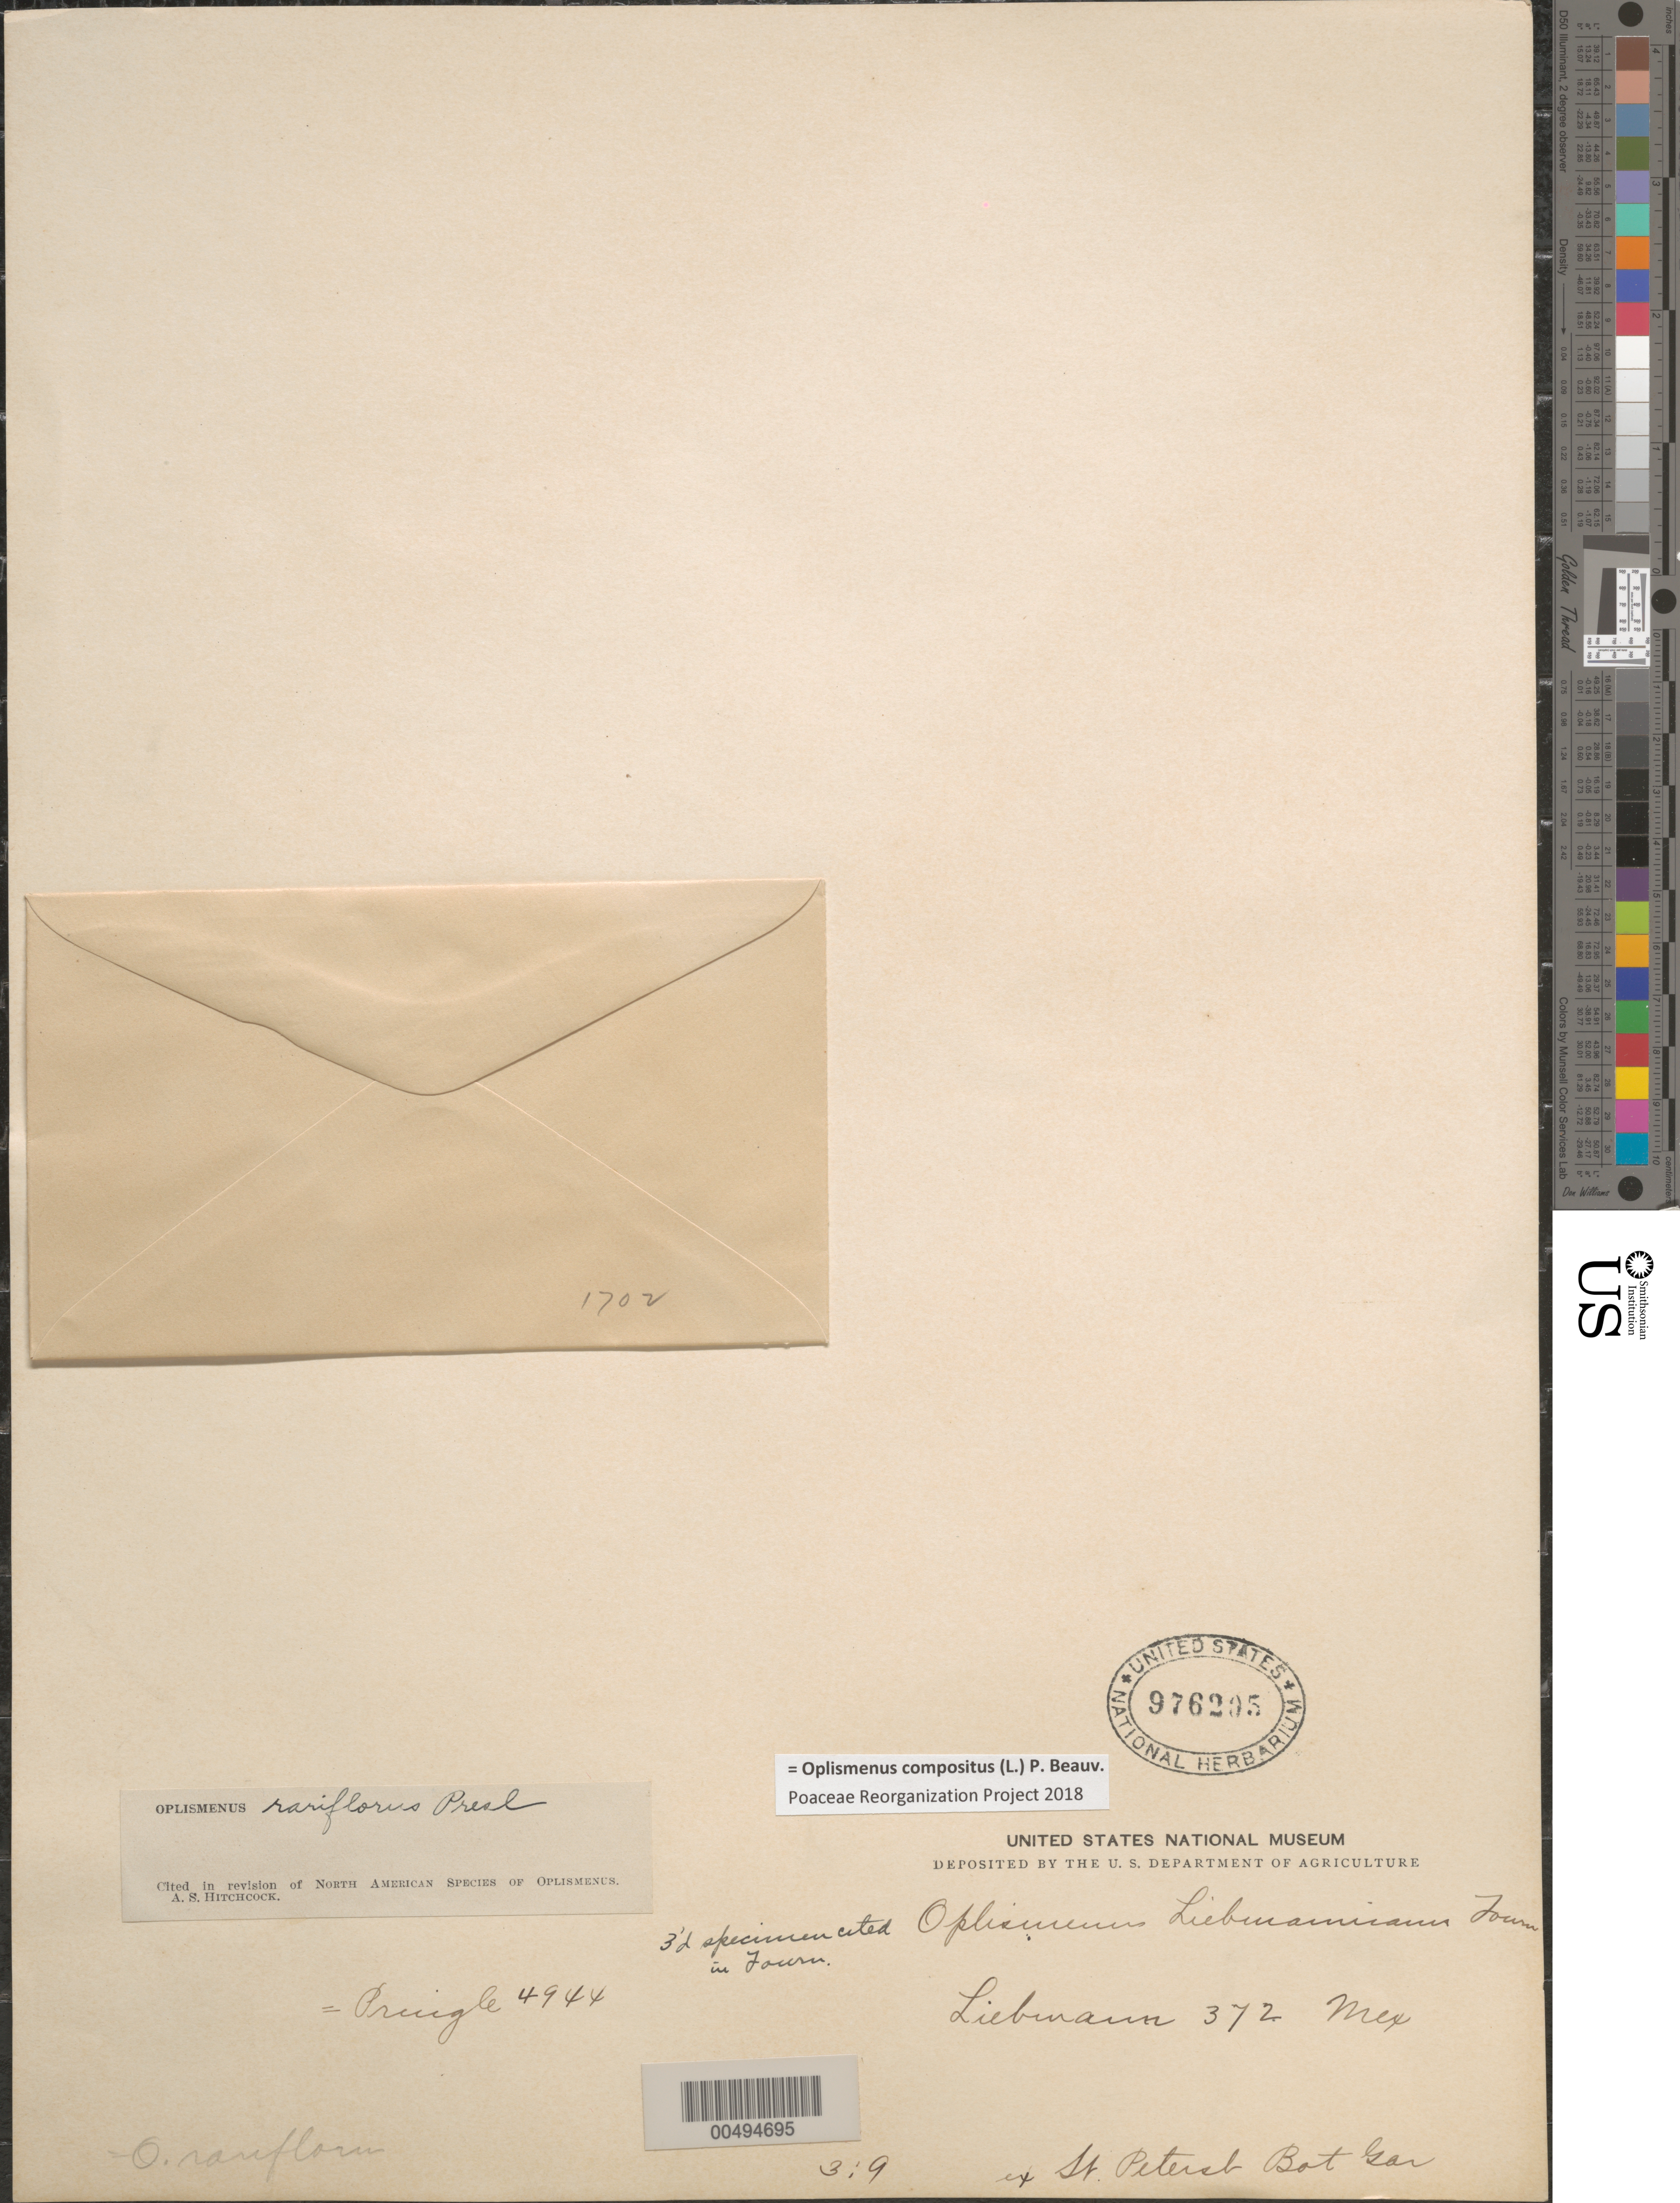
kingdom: Plantae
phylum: Tracheophyta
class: Liliopsida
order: Poales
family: Poaceae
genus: Oplismenus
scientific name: Oplismenus compositus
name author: (L.) P. Beauv.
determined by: Poaceae Reorganization Project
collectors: F. M. Liebmann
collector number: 372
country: Mexico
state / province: Jalisco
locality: San Ramon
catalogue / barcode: US 976205